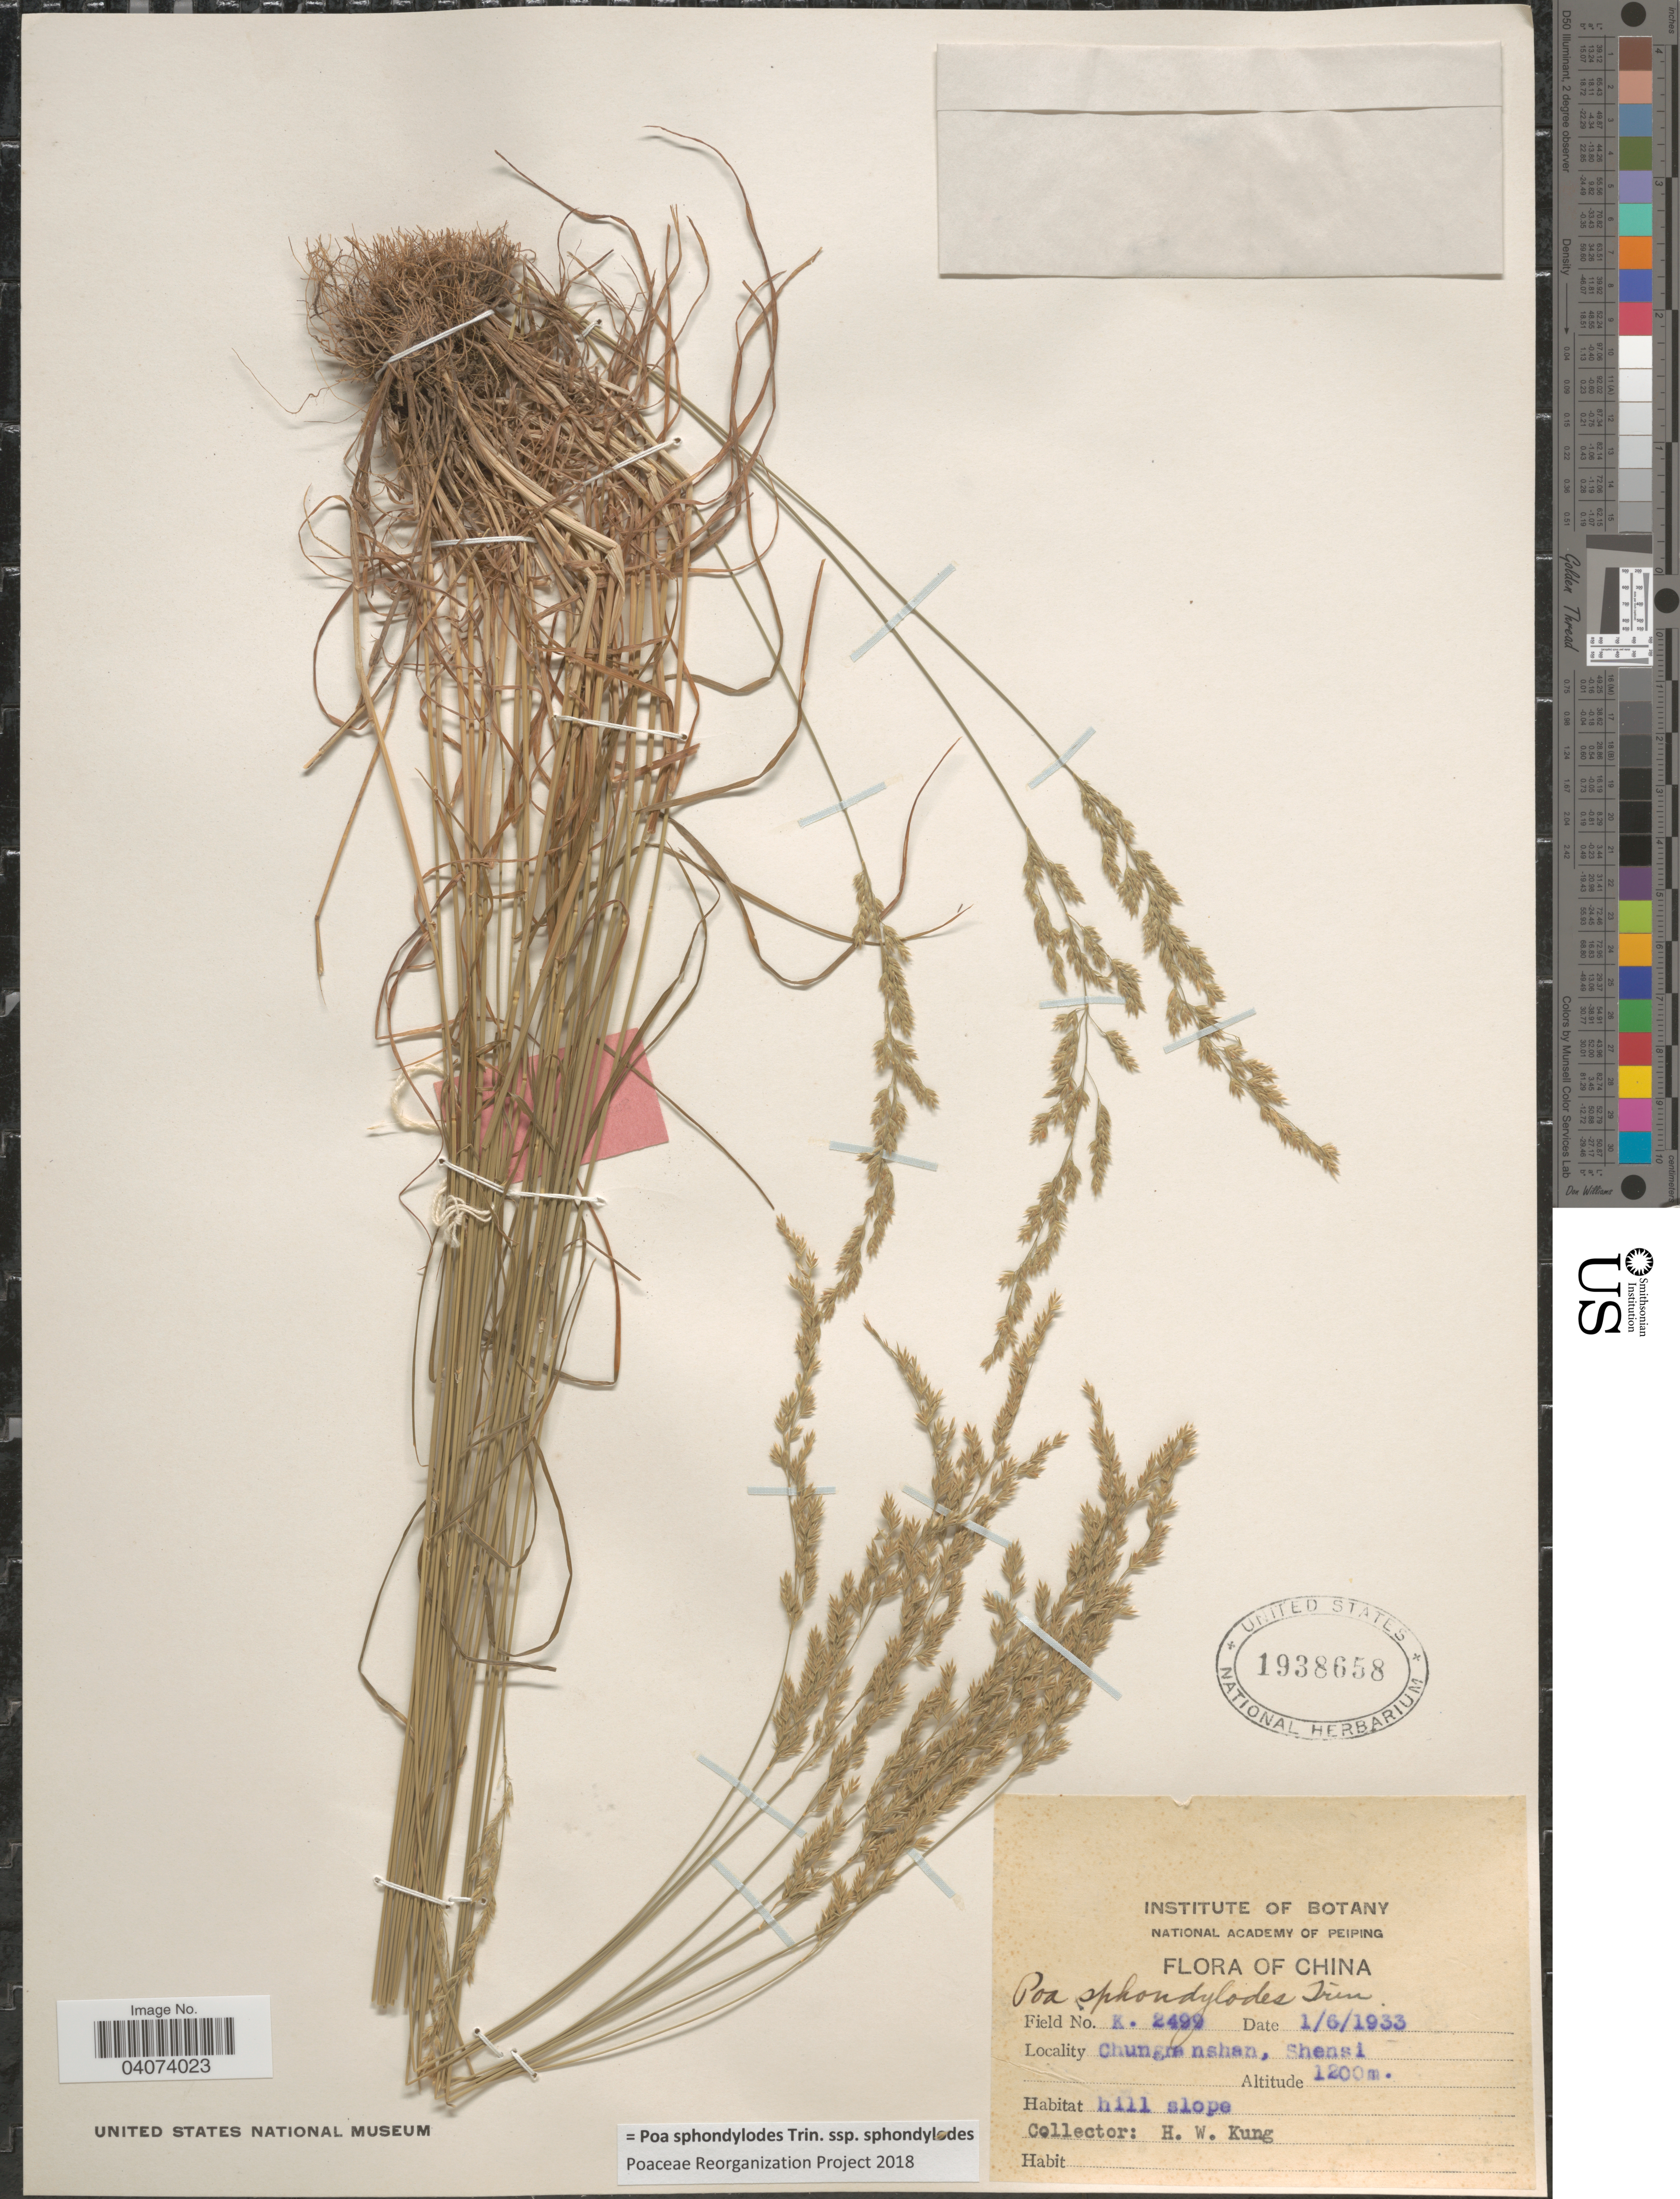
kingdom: Plantae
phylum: Tracheophyta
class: Liliopsida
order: Poales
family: Poaceae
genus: Poa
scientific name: Poa sphondylodes subsp. sphondylodes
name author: Trin.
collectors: H. Kung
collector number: K.2499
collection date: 1933-06-01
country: China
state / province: Shaanxi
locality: Chungnanshan. Hill slope. Shensi.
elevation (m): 1200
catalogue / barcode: US 1938658